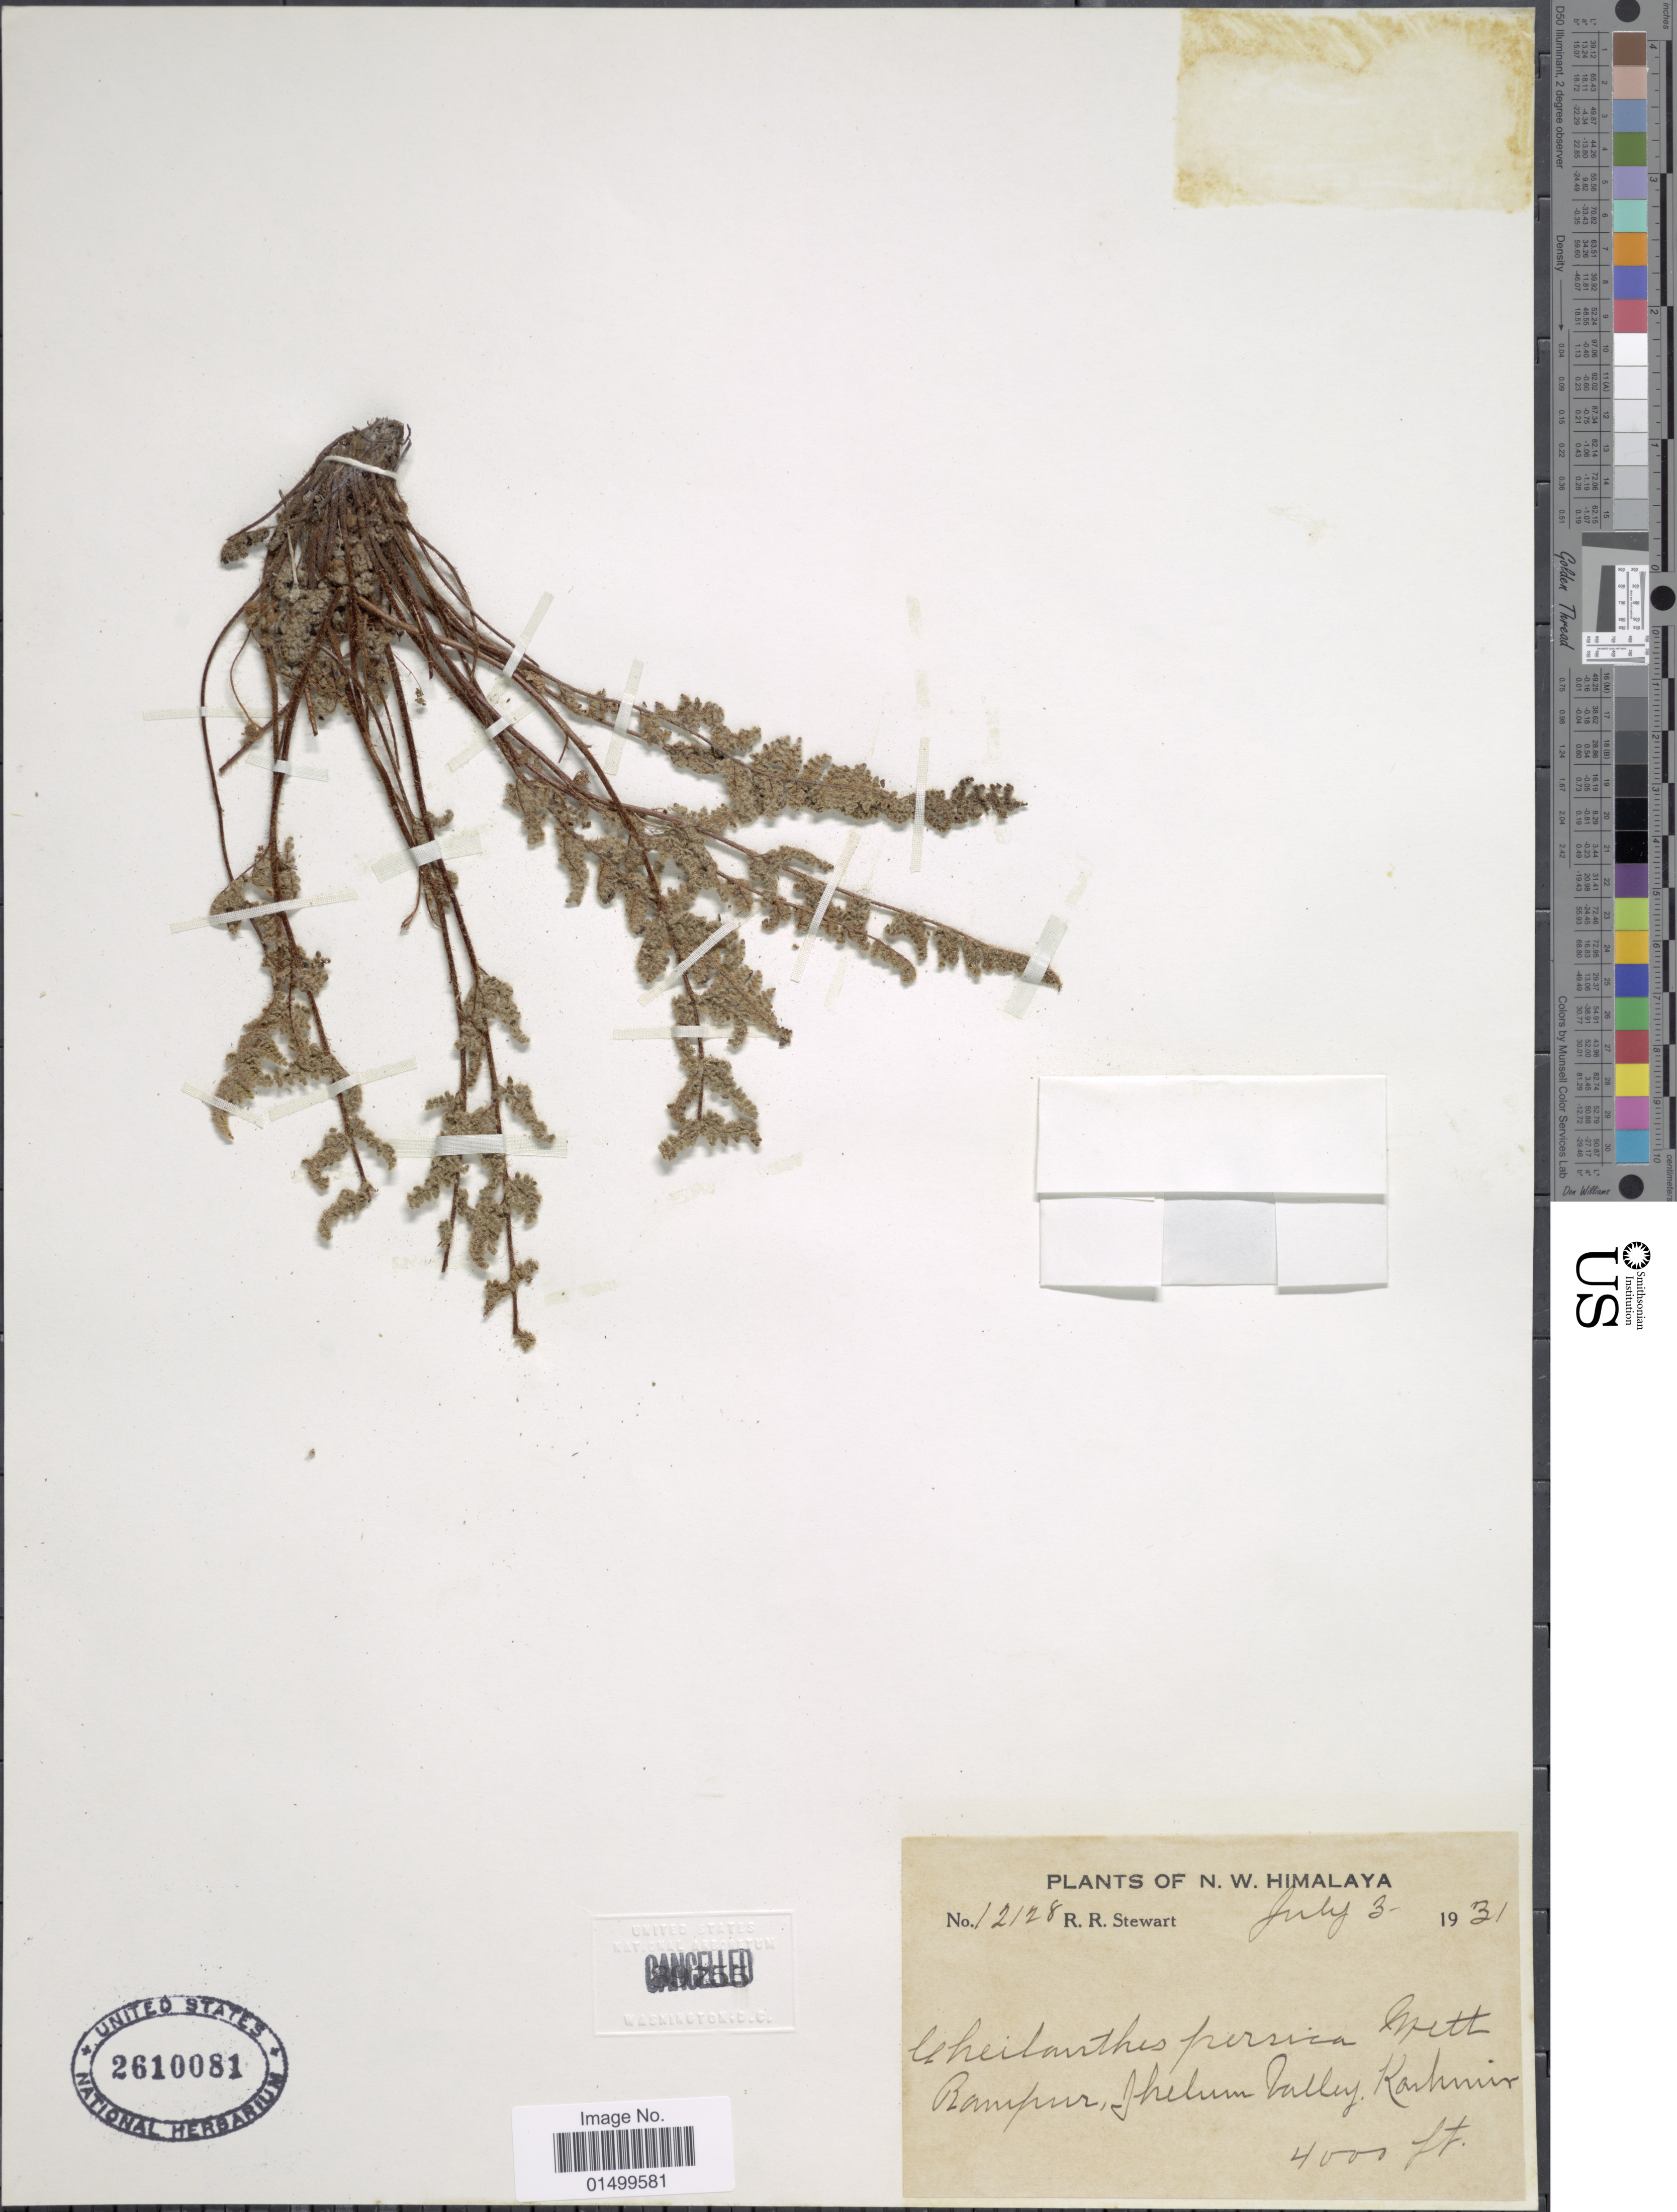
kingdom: Plantae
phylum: Tracheophyta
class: Polypodiopsida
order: Polypodiales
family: Pteridaceae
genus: Cheilanthes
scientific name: Cheilanthes persica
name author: (Bory) Mett. ex Kuhn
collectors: R. R. Stewart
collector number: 12128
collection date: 1931-07-03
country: India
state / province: Jammu and Kashmir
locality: N.W. Himalaya. Rampur, Jhelum Valley, Kashmir.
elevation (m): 1219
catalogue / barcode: US 2610081